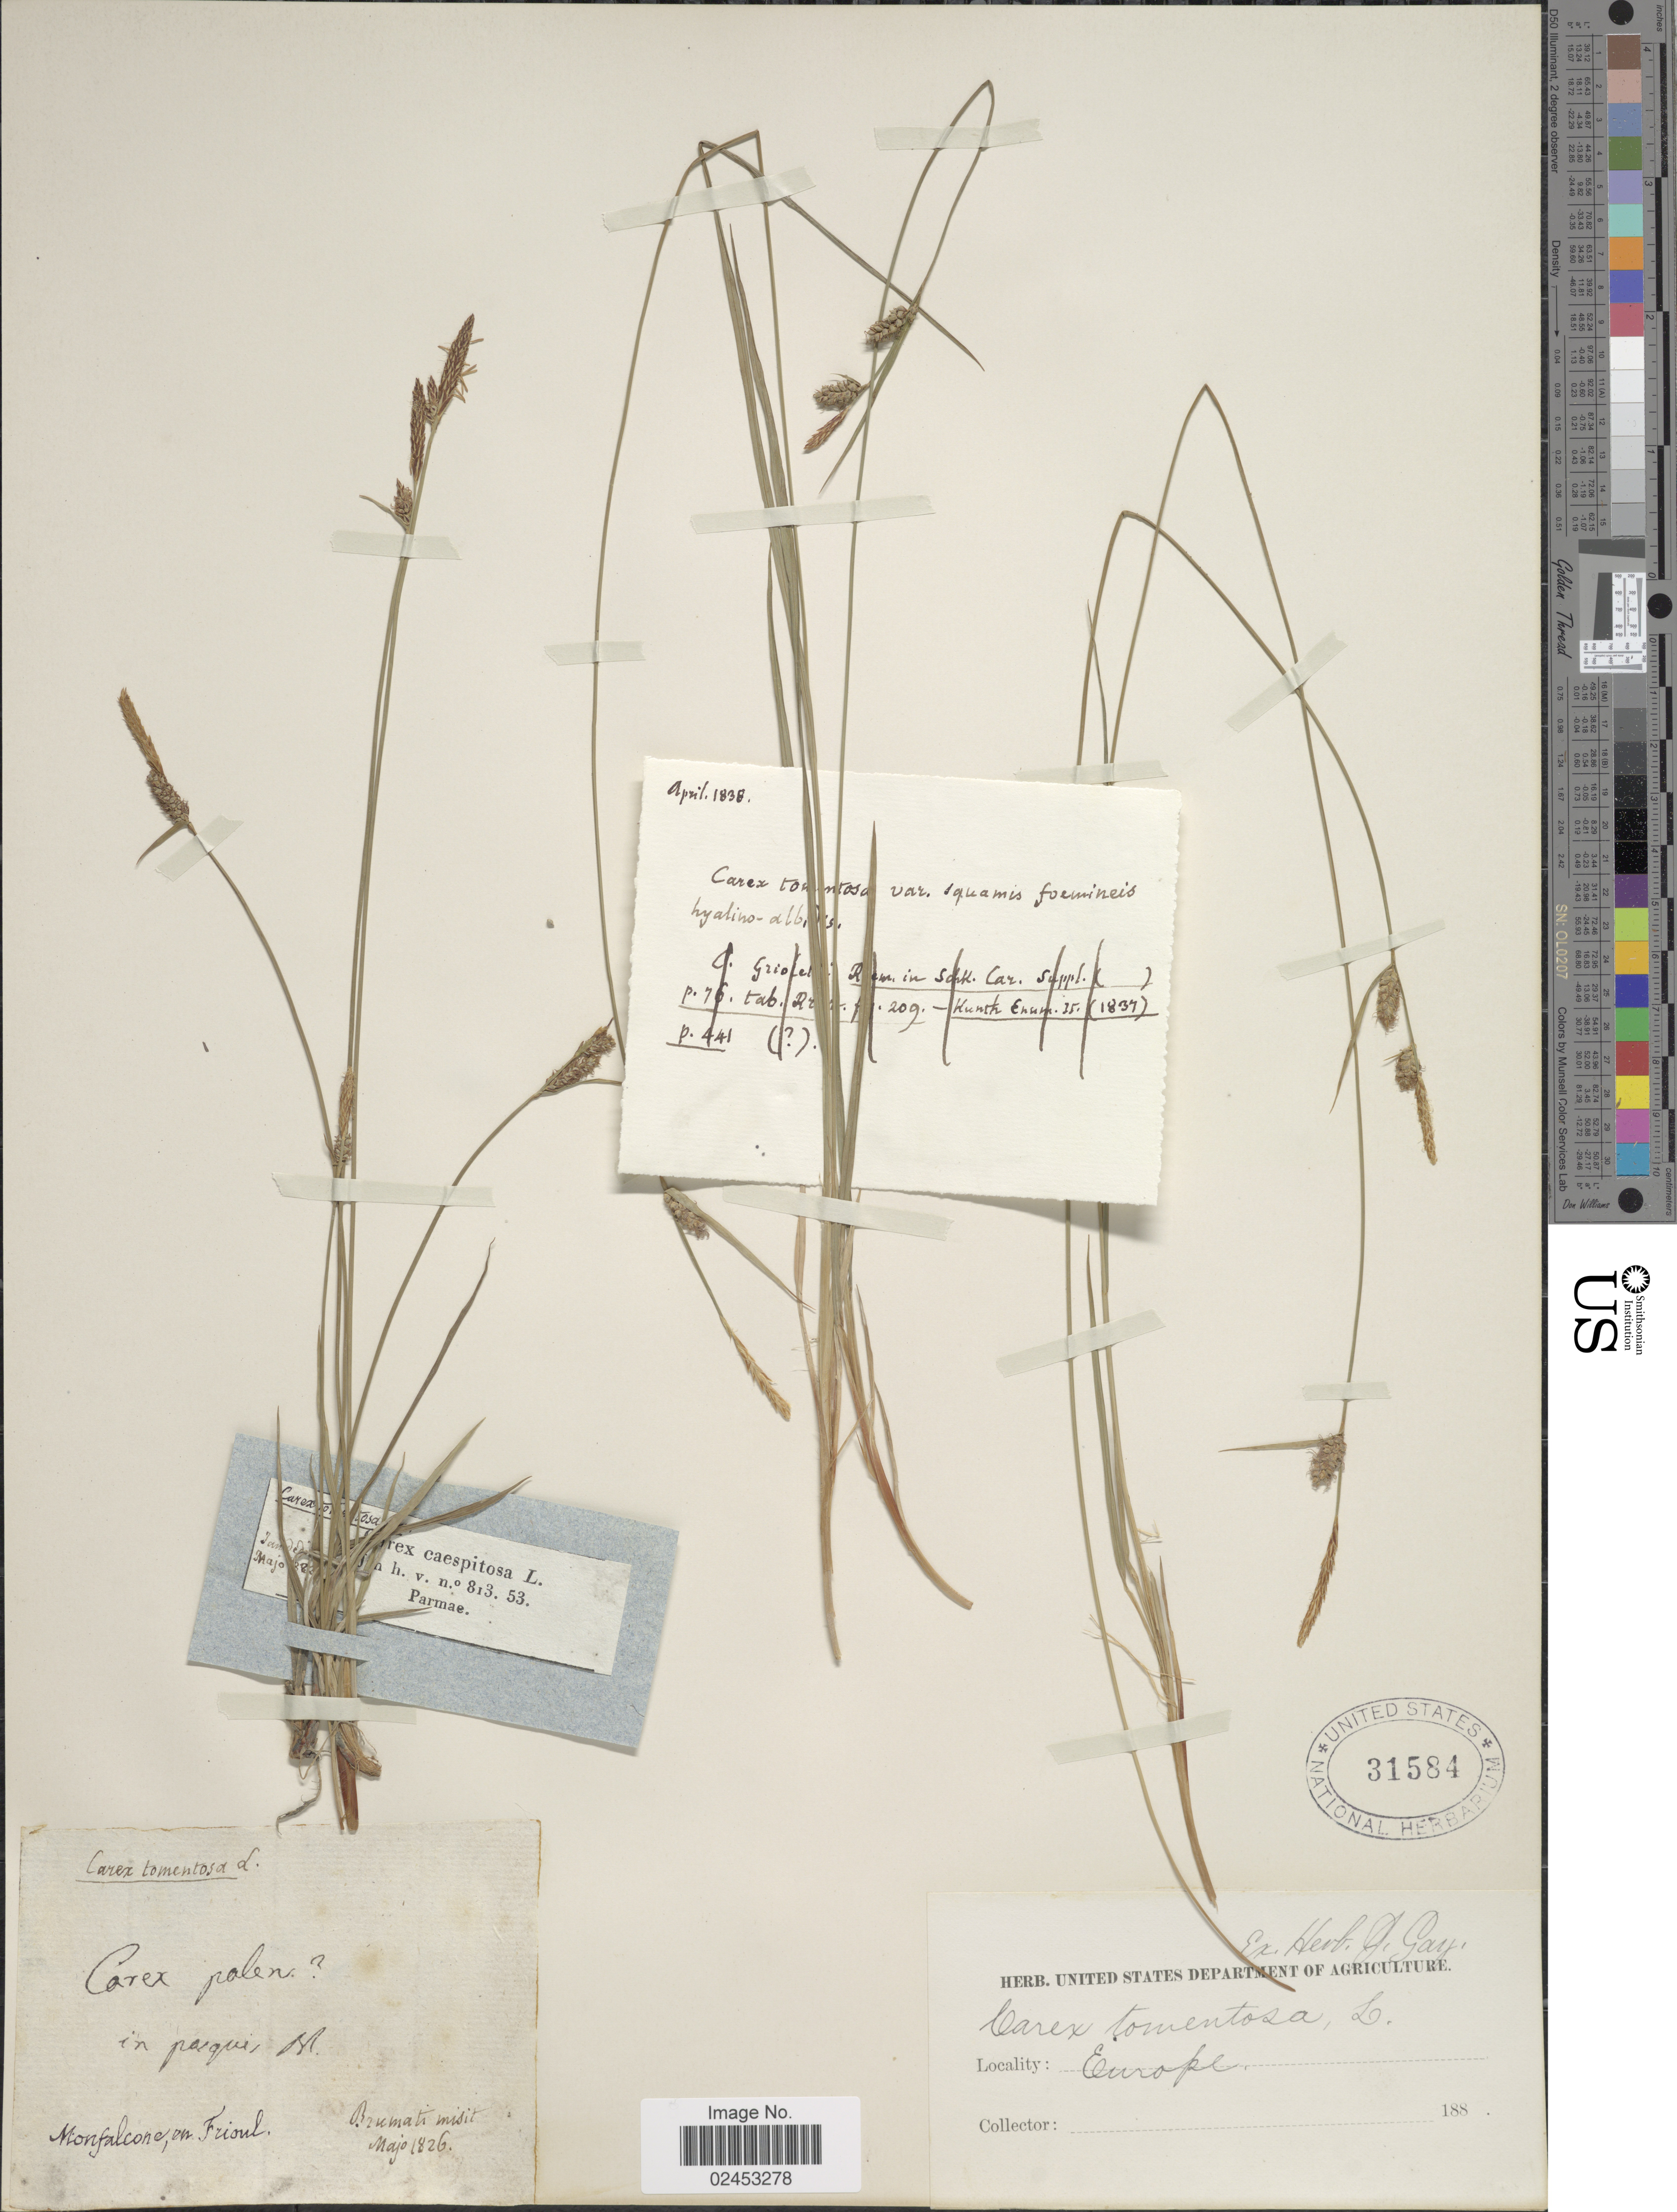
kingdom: Plantae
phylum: Tracheophyta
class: Liliopsida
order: Poales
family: Cyperaceae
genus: Carex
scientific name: Carex tomentosa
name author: L.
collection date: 1838-04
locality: Europe, In pasquie, Bl., Monfalcone, en. Frionl. [interpreted]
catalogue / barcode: US 31584